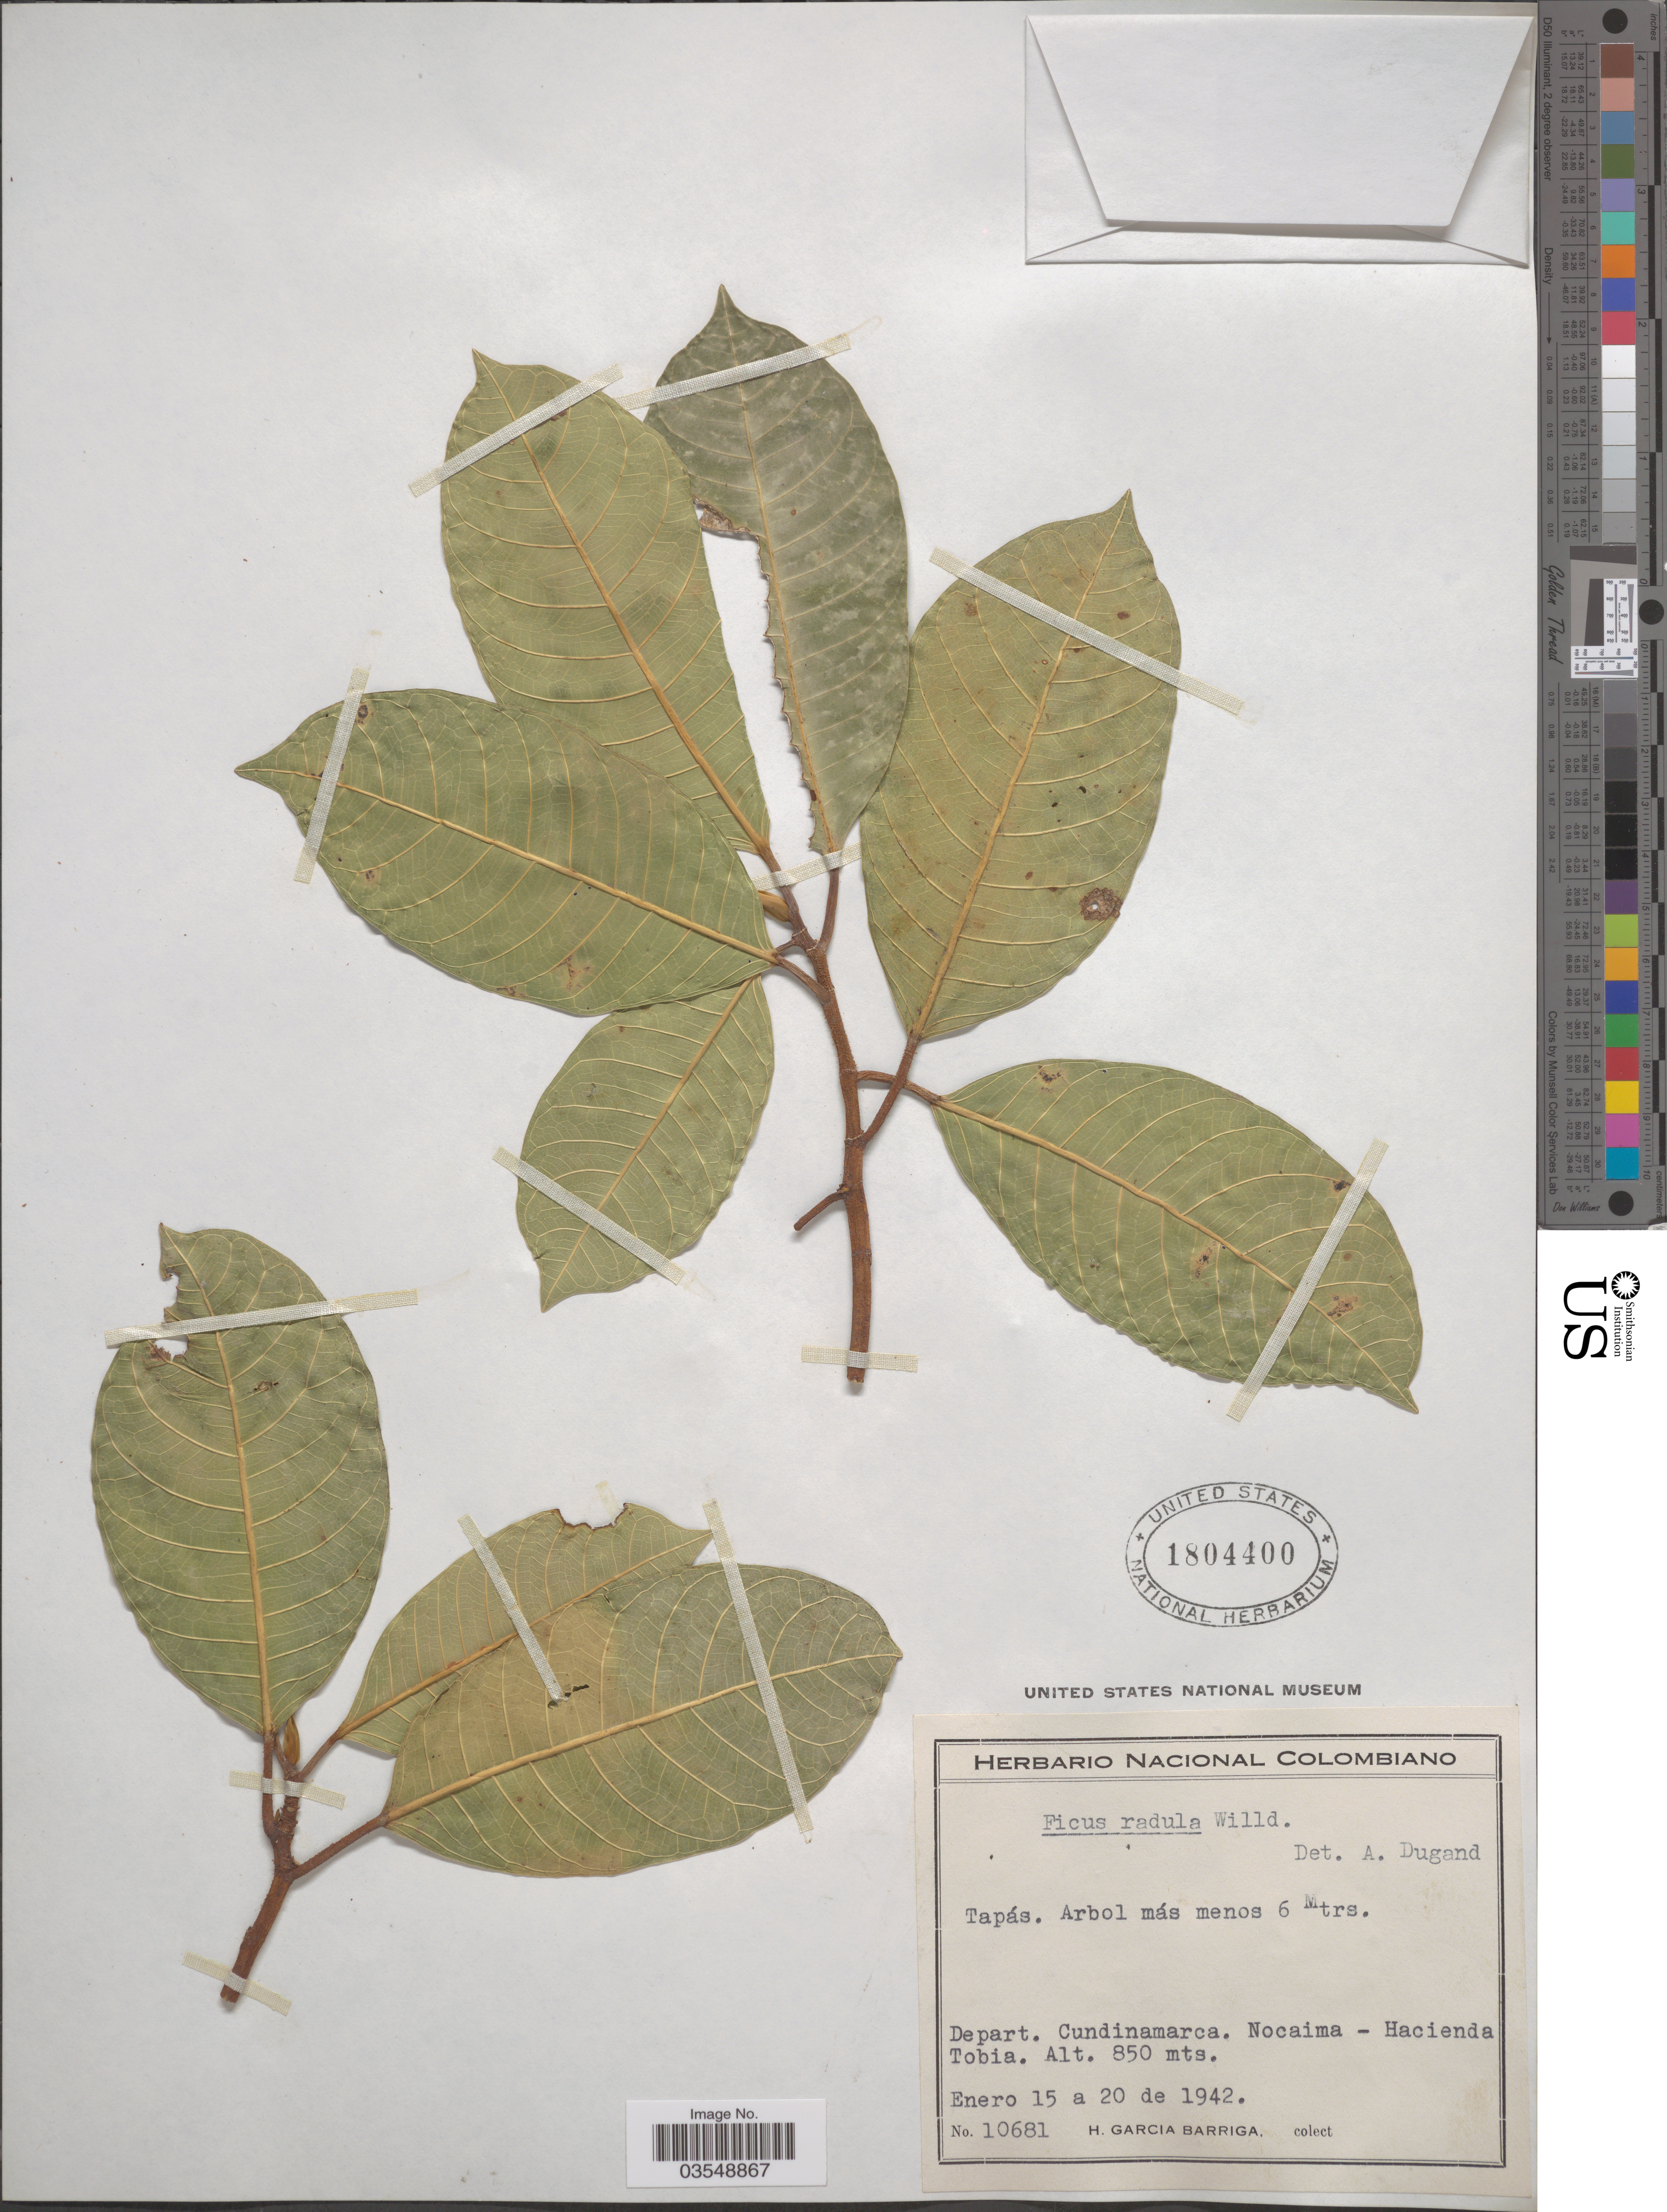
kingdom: Plantae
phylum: Tracheophyta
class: Magnoliopsida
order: Rosales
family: Moraceae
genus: Ficus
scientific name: Ficus radula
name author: Humb. & Bonpl. ex Willd.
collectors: H. García Barriga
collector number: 10681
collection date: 1942-01-15/1942-01-20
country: Colombia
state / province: Cundinamarca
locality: Depart. Cundinamarca. Nocaima - Hacienda Tobia.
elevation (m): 850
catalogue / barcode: US 1804400